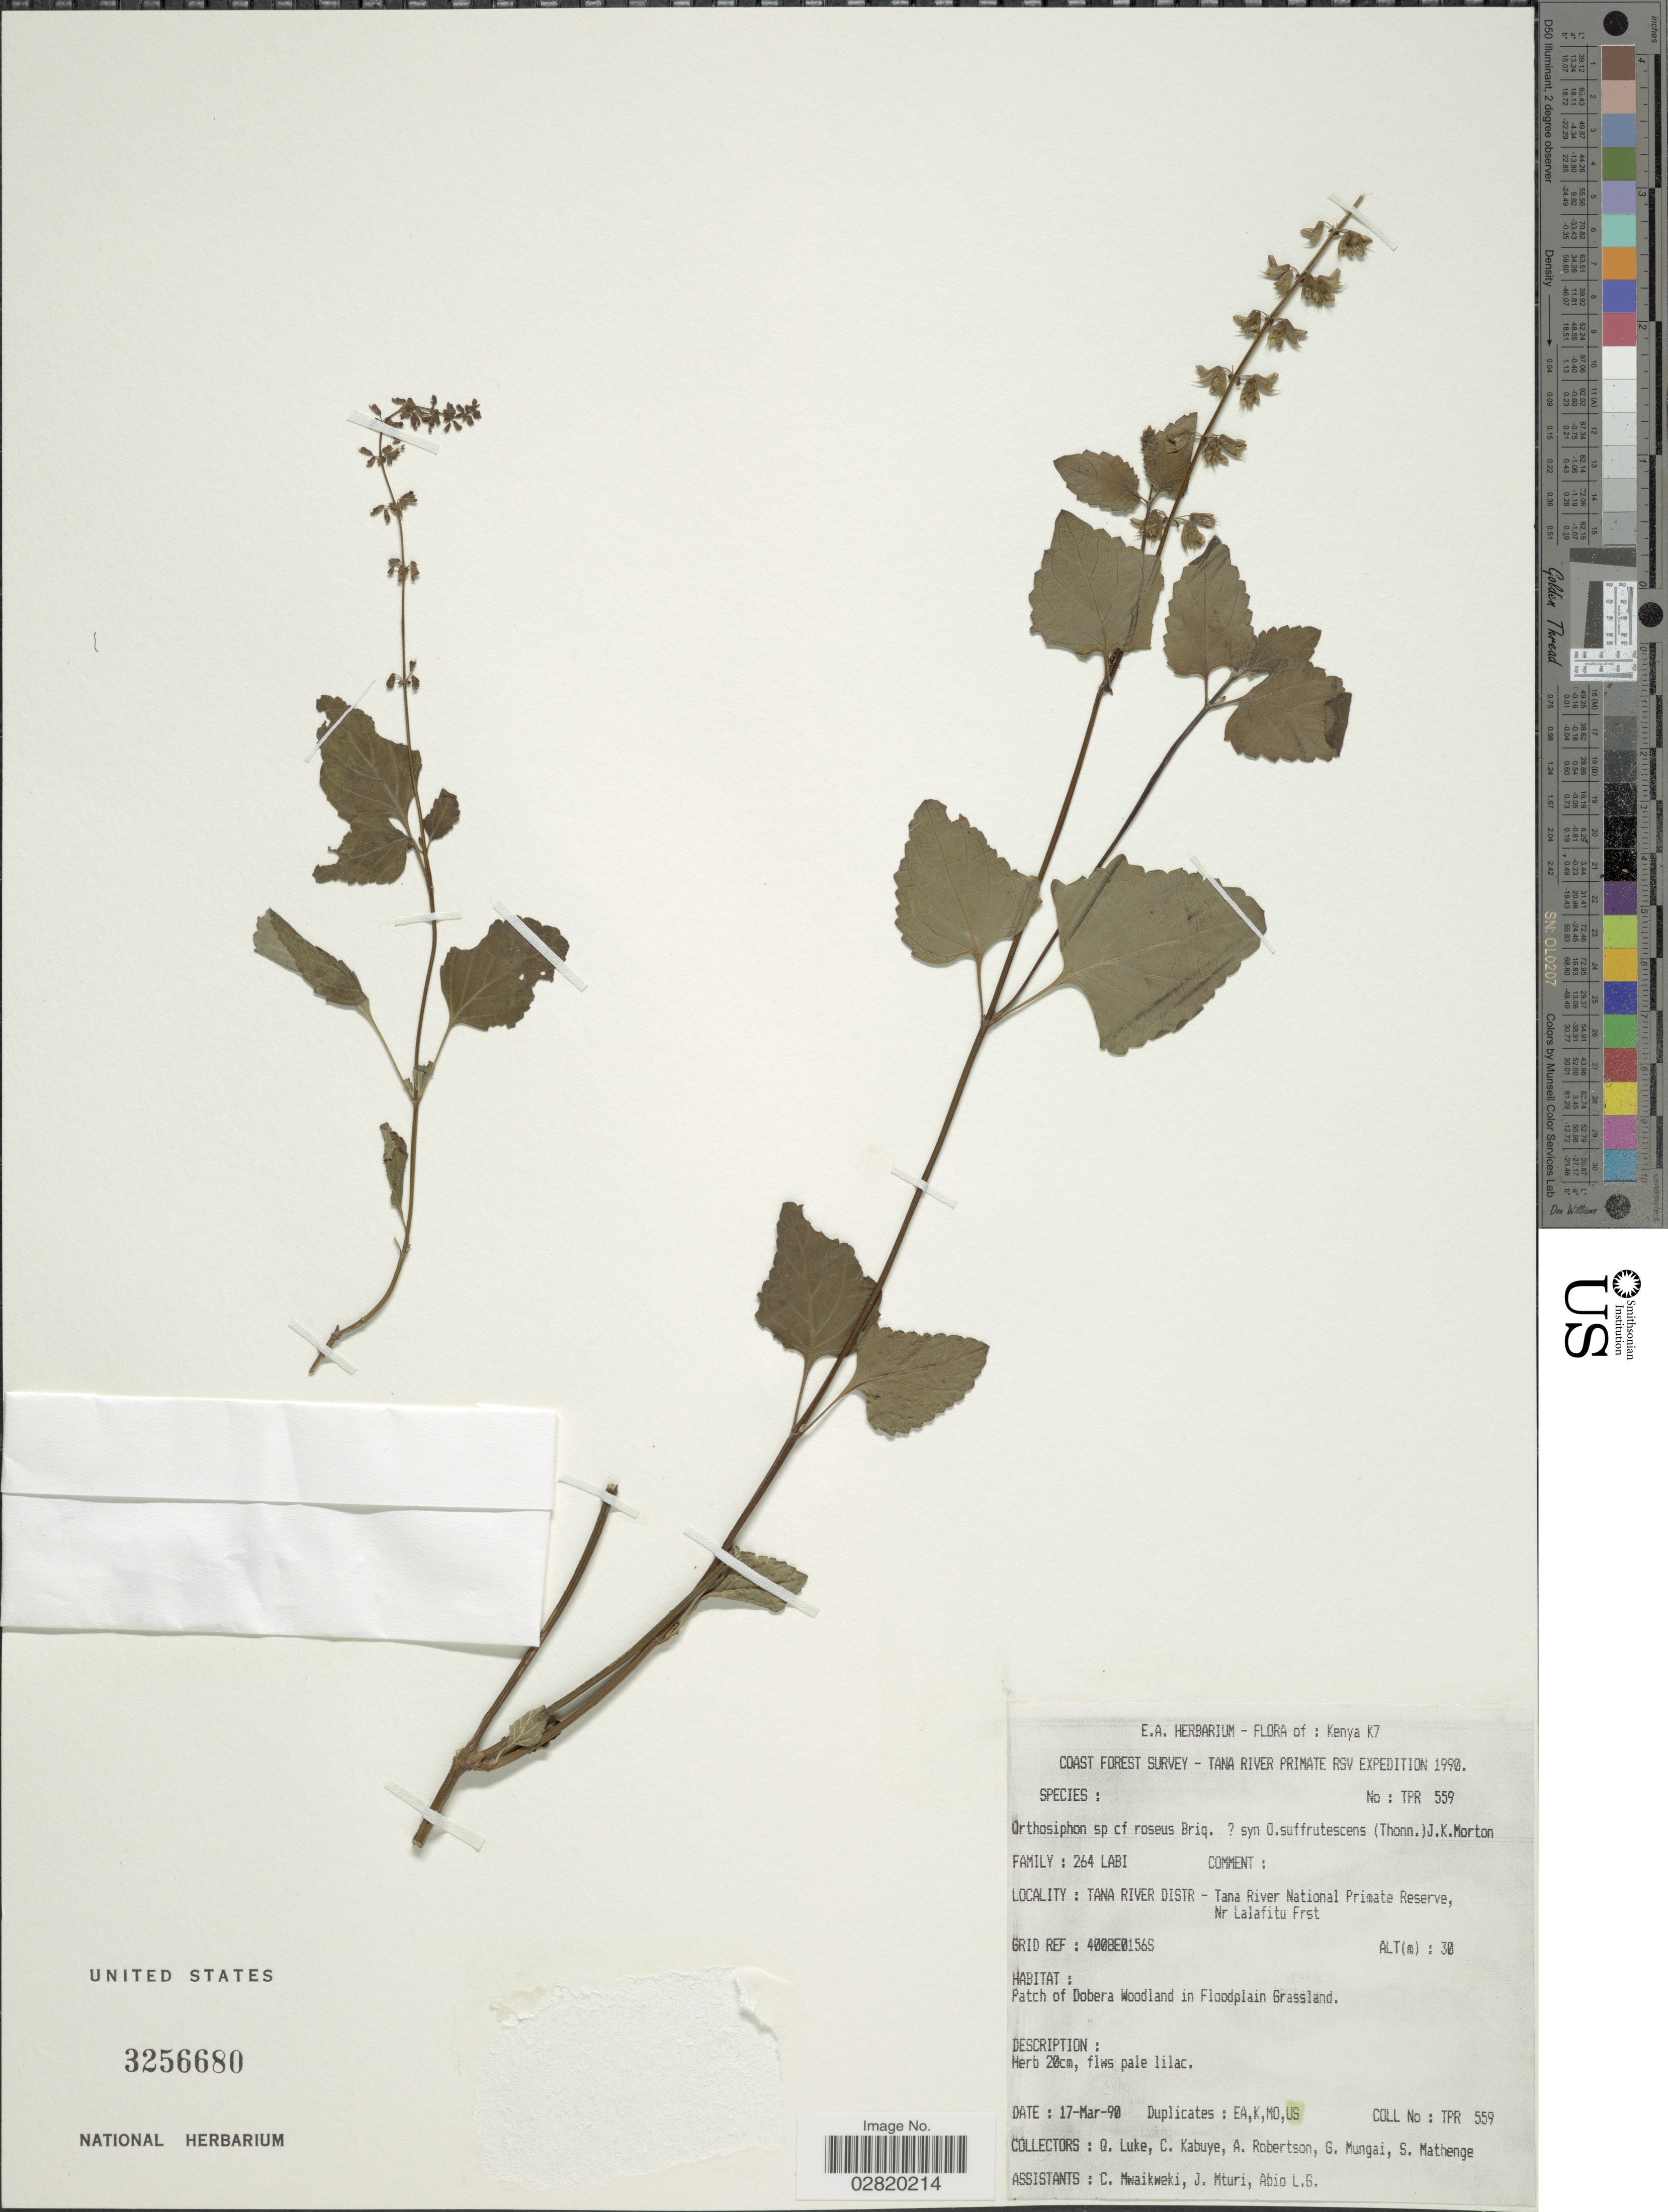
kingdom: Plantae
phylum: Tracheophyta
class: Magnoliopsida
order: Lamiales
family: Lamiaceae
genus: Orthosiphon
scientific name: Orthosiphon roseus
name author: Briq.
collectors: Q. Luke, C. Kabuye, A. Robertson, G. Mungai & S. Mathenge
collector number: TPR559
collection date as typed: Transcribed d/m/y: 17/3/90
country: Kenya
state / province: Tana River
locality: K7. Tana River Distr- Tana River National Primate Reserve, Nr Lalafitu Frst. Grid Ref: 4008E0156S.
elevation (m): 30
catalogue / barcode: US 3256680